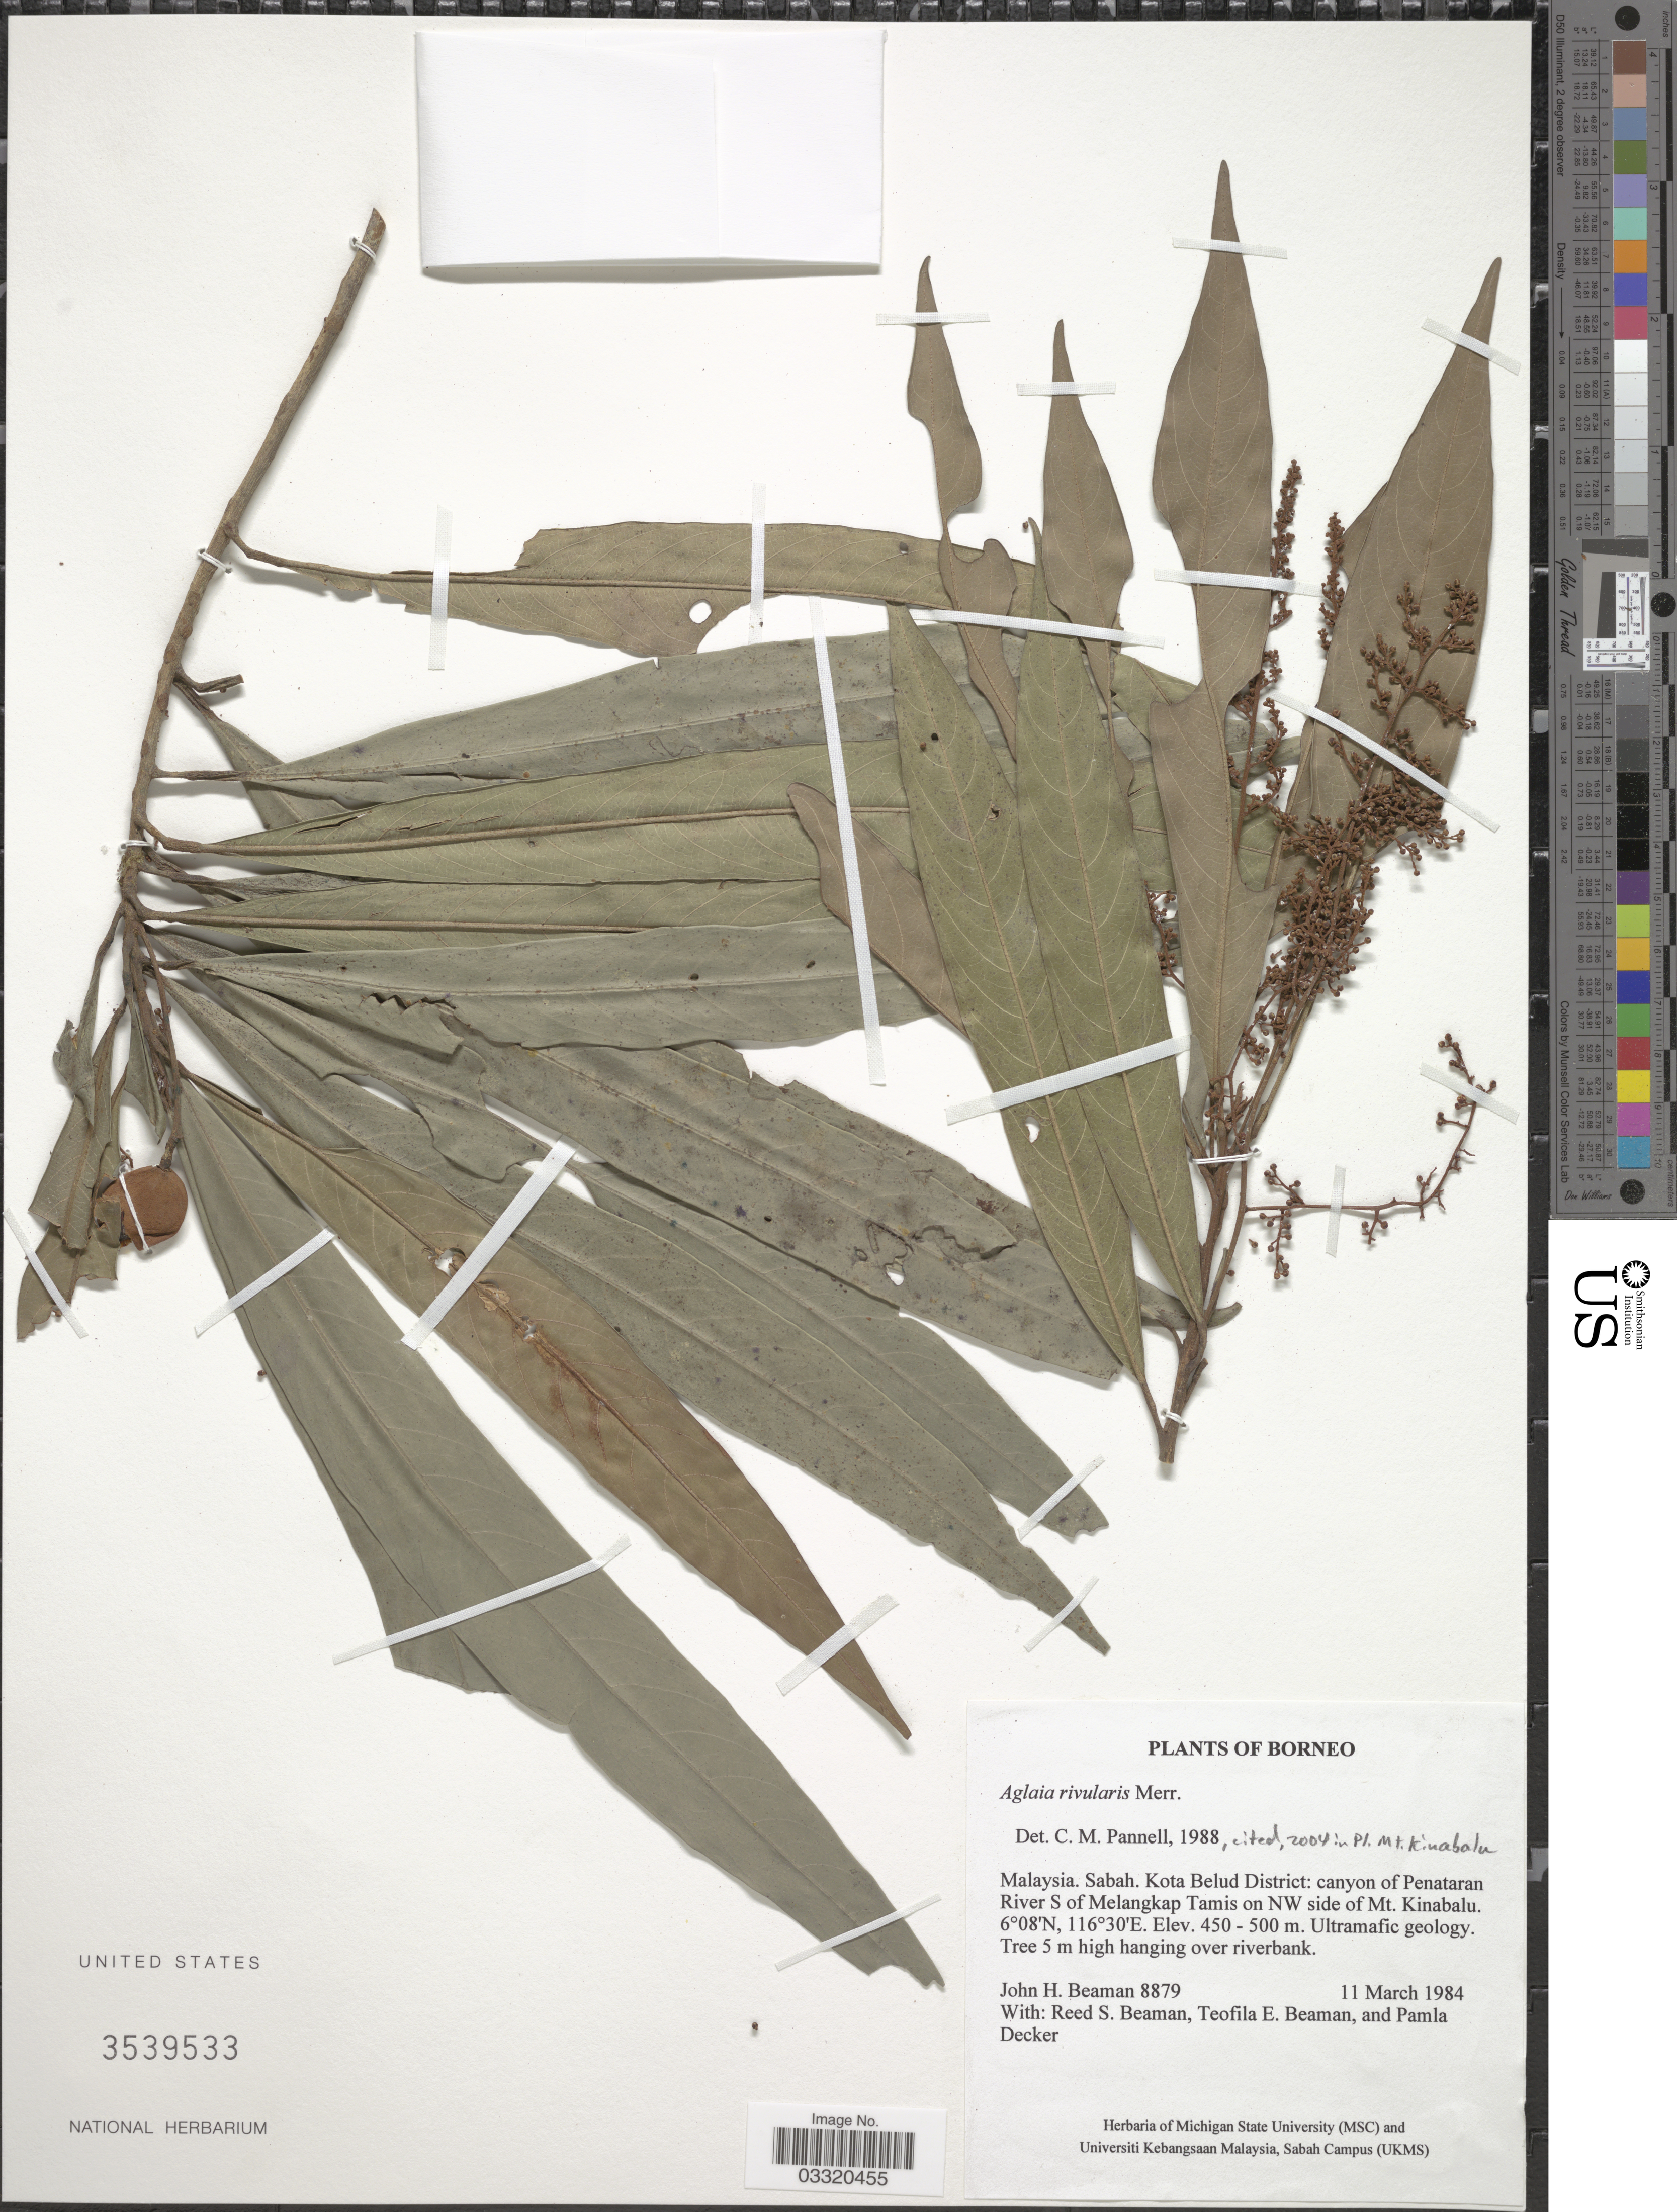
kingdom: Plantae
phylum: Tracheophyta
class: Magnoliopsida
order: Sapindales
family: Meliaceae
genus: Aglaia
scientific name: Aglaia rivularis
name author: Merr.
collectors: J. H. Beaman, R. S. Beaman, T. E. Beaman & P. Decker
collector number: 8879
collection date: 1984-03-11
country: Malaysia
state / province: Sabah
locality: Borneo. Kota Belud District: canyon of Penataran River S of Melangkap Tamis on NW side of Mt. Kinabalu.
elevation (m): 450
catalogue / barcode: US 3539533